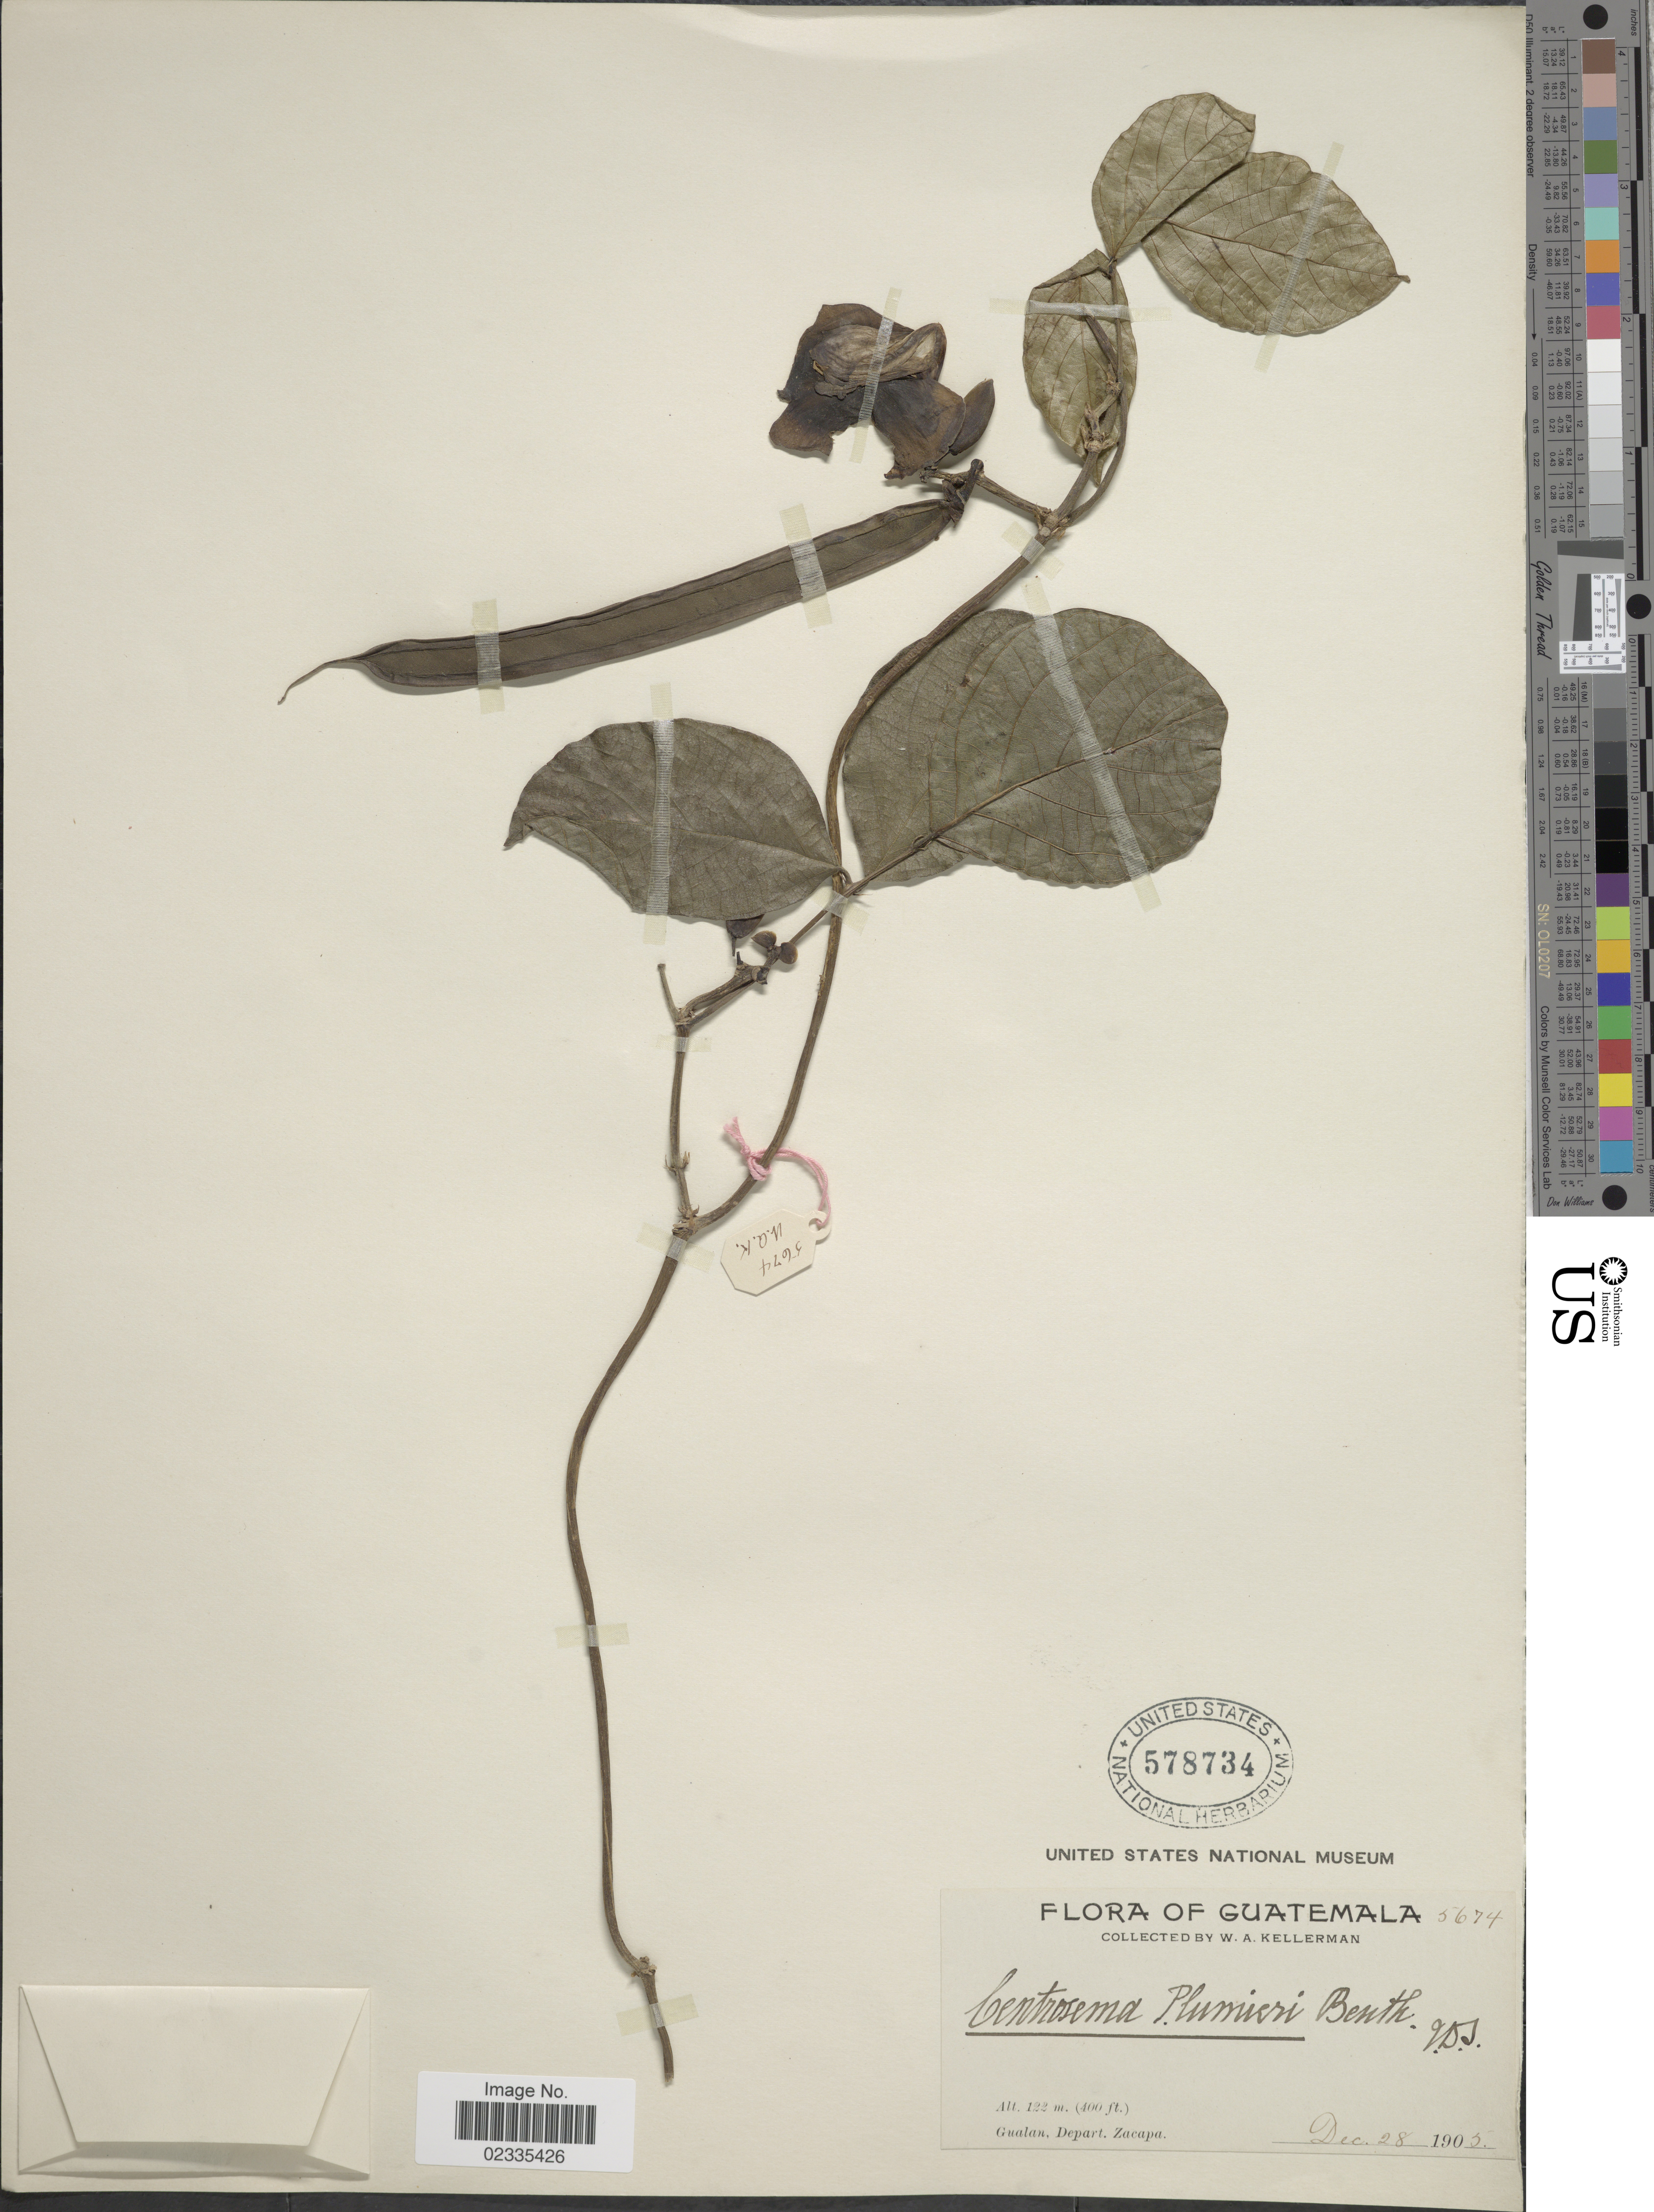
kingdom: Plantae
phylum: Tracheophyta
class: Magnoliopsida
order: Fabales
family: Fabaceae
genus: Centrosema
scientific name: Centrosema plumieri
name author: (Turpin ex Pers.) Benth.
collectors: W. Kellerman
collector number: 5674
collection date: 1905-12-28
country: Guatemala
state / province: Zacapa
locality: Gualan, Depart. Zacapa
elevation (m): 122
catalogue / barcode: US 578734